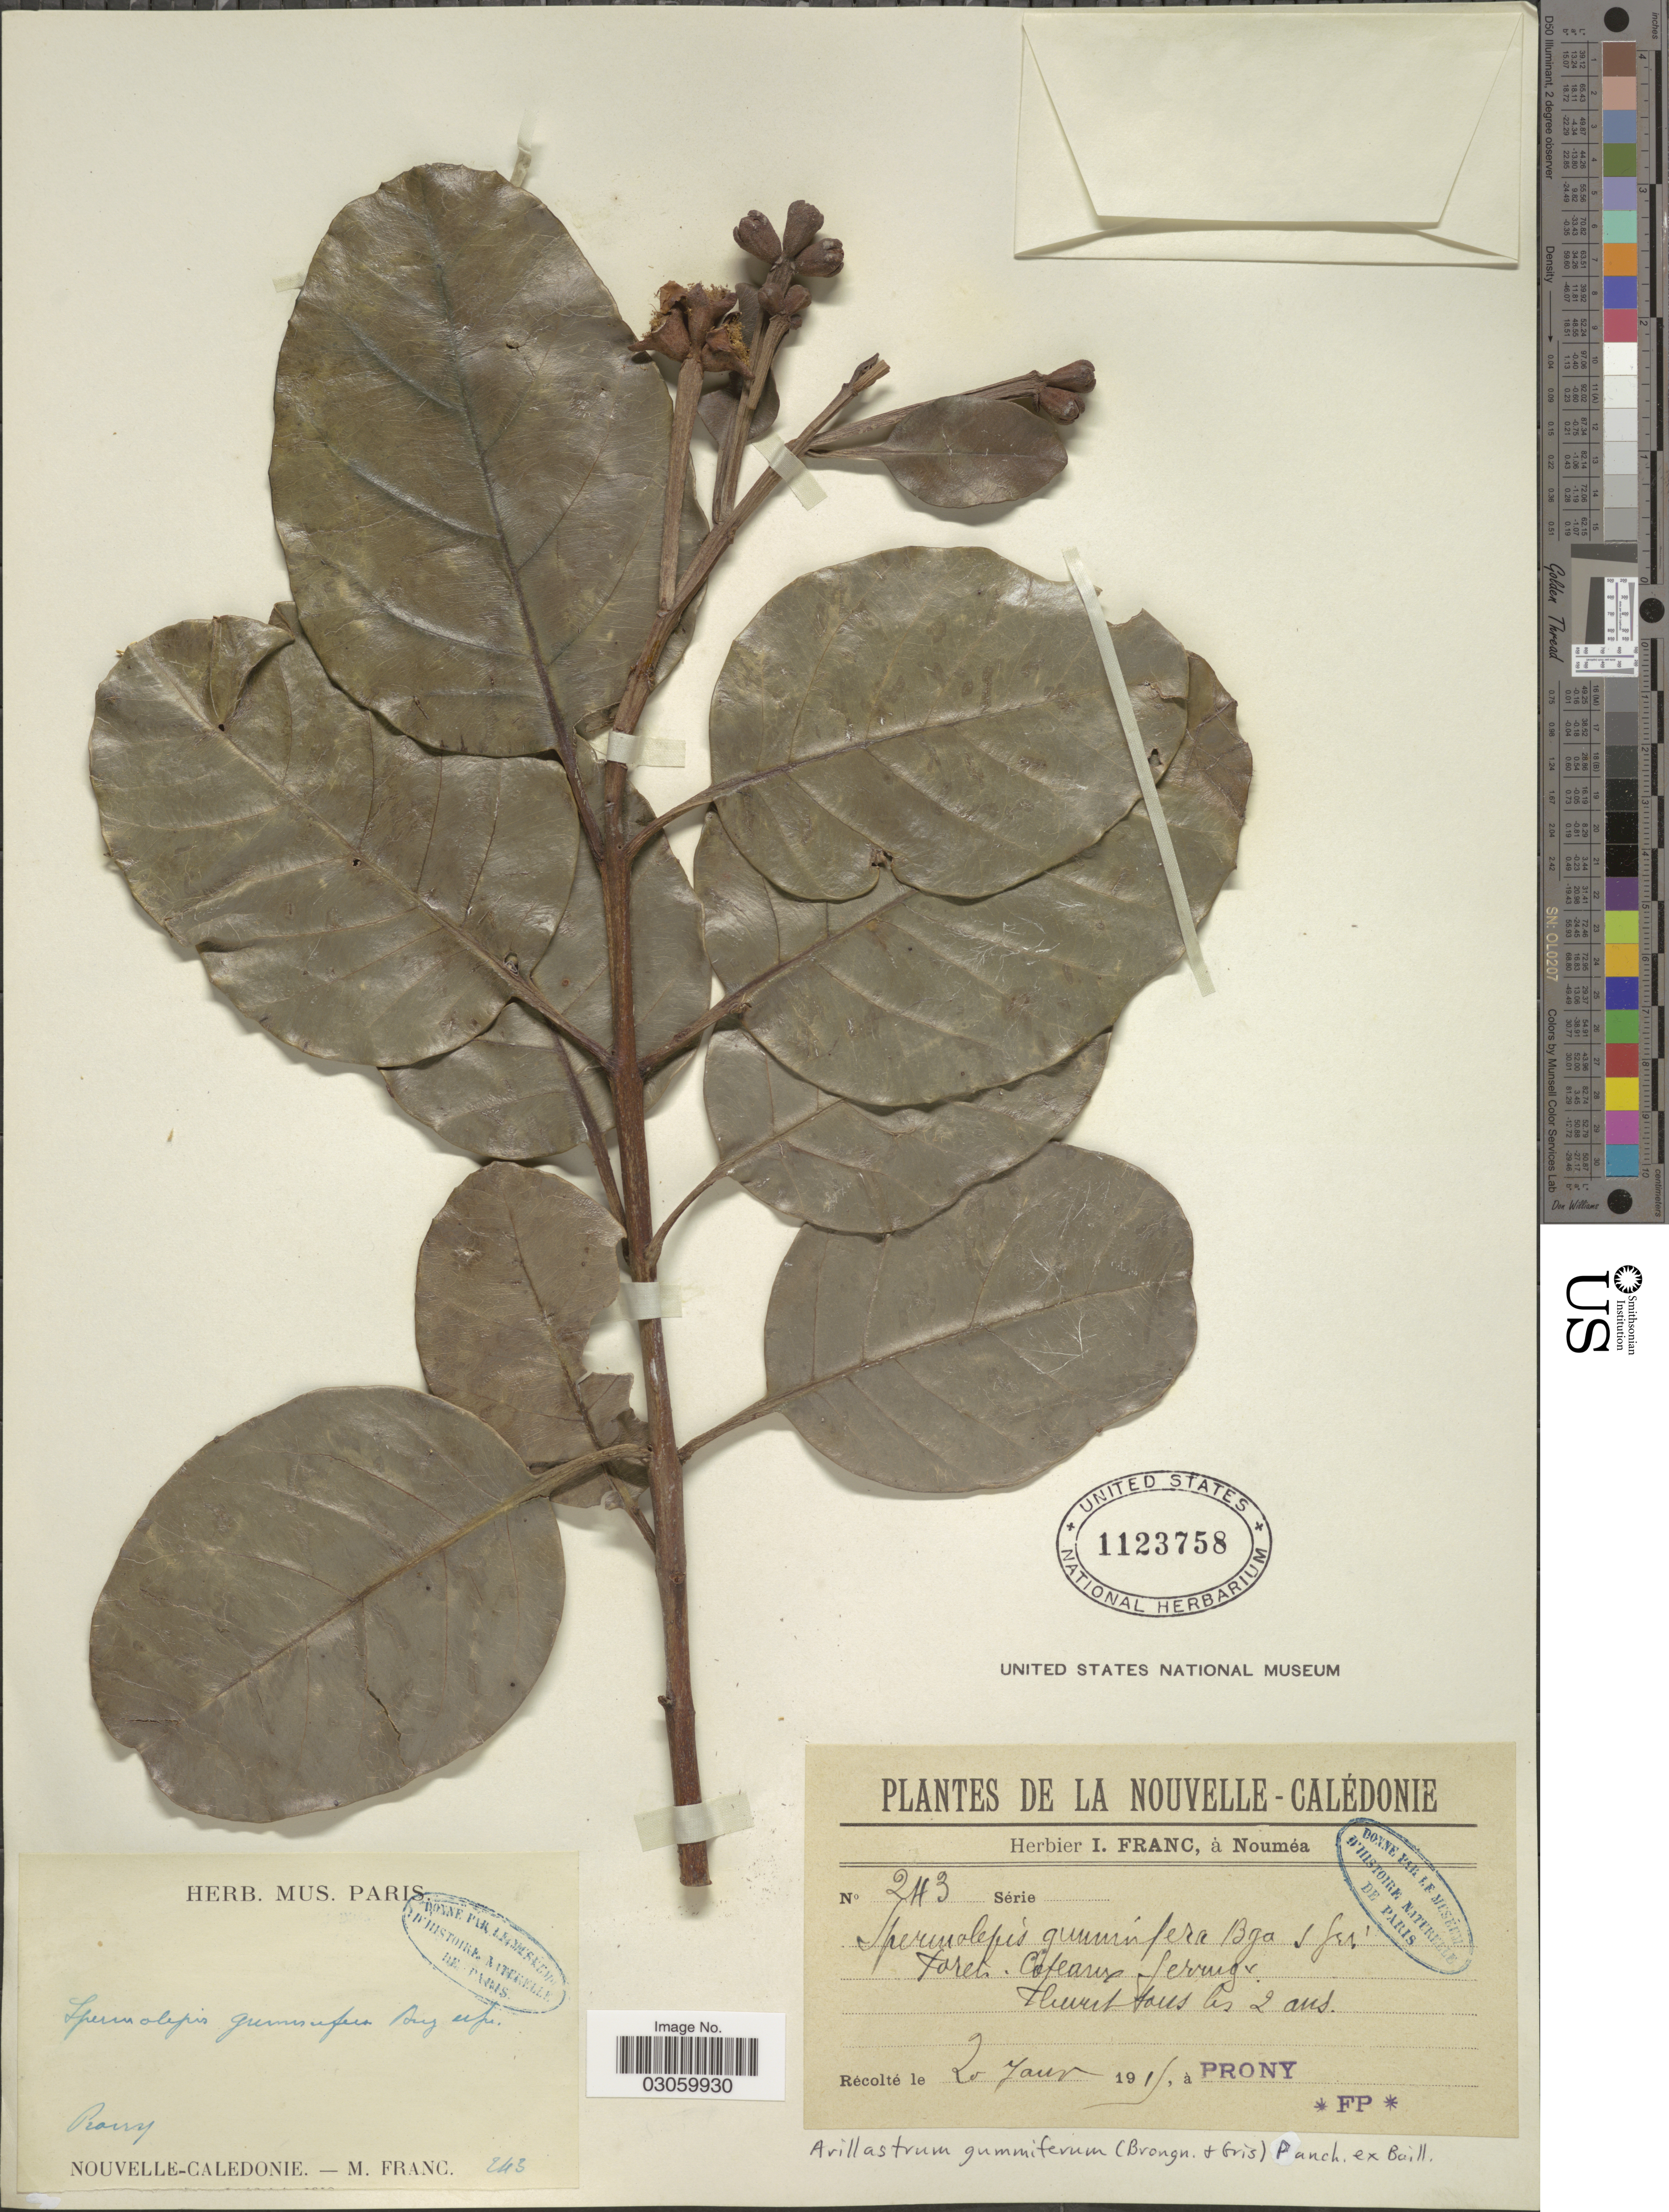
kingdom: Plantae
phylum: Tracheophyta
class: Magnoliopsida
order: Myrtales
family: Myrtaceae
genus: Arillastrum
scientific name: Arillastrum gummiferum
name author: (Brongn. & Gris) Pancher ex Baill.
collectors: M. Franc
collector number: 243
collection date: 1915-01-20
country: New Caledonia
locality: Nouvelle-Caledonie. Prony.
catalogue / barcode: US 1123758